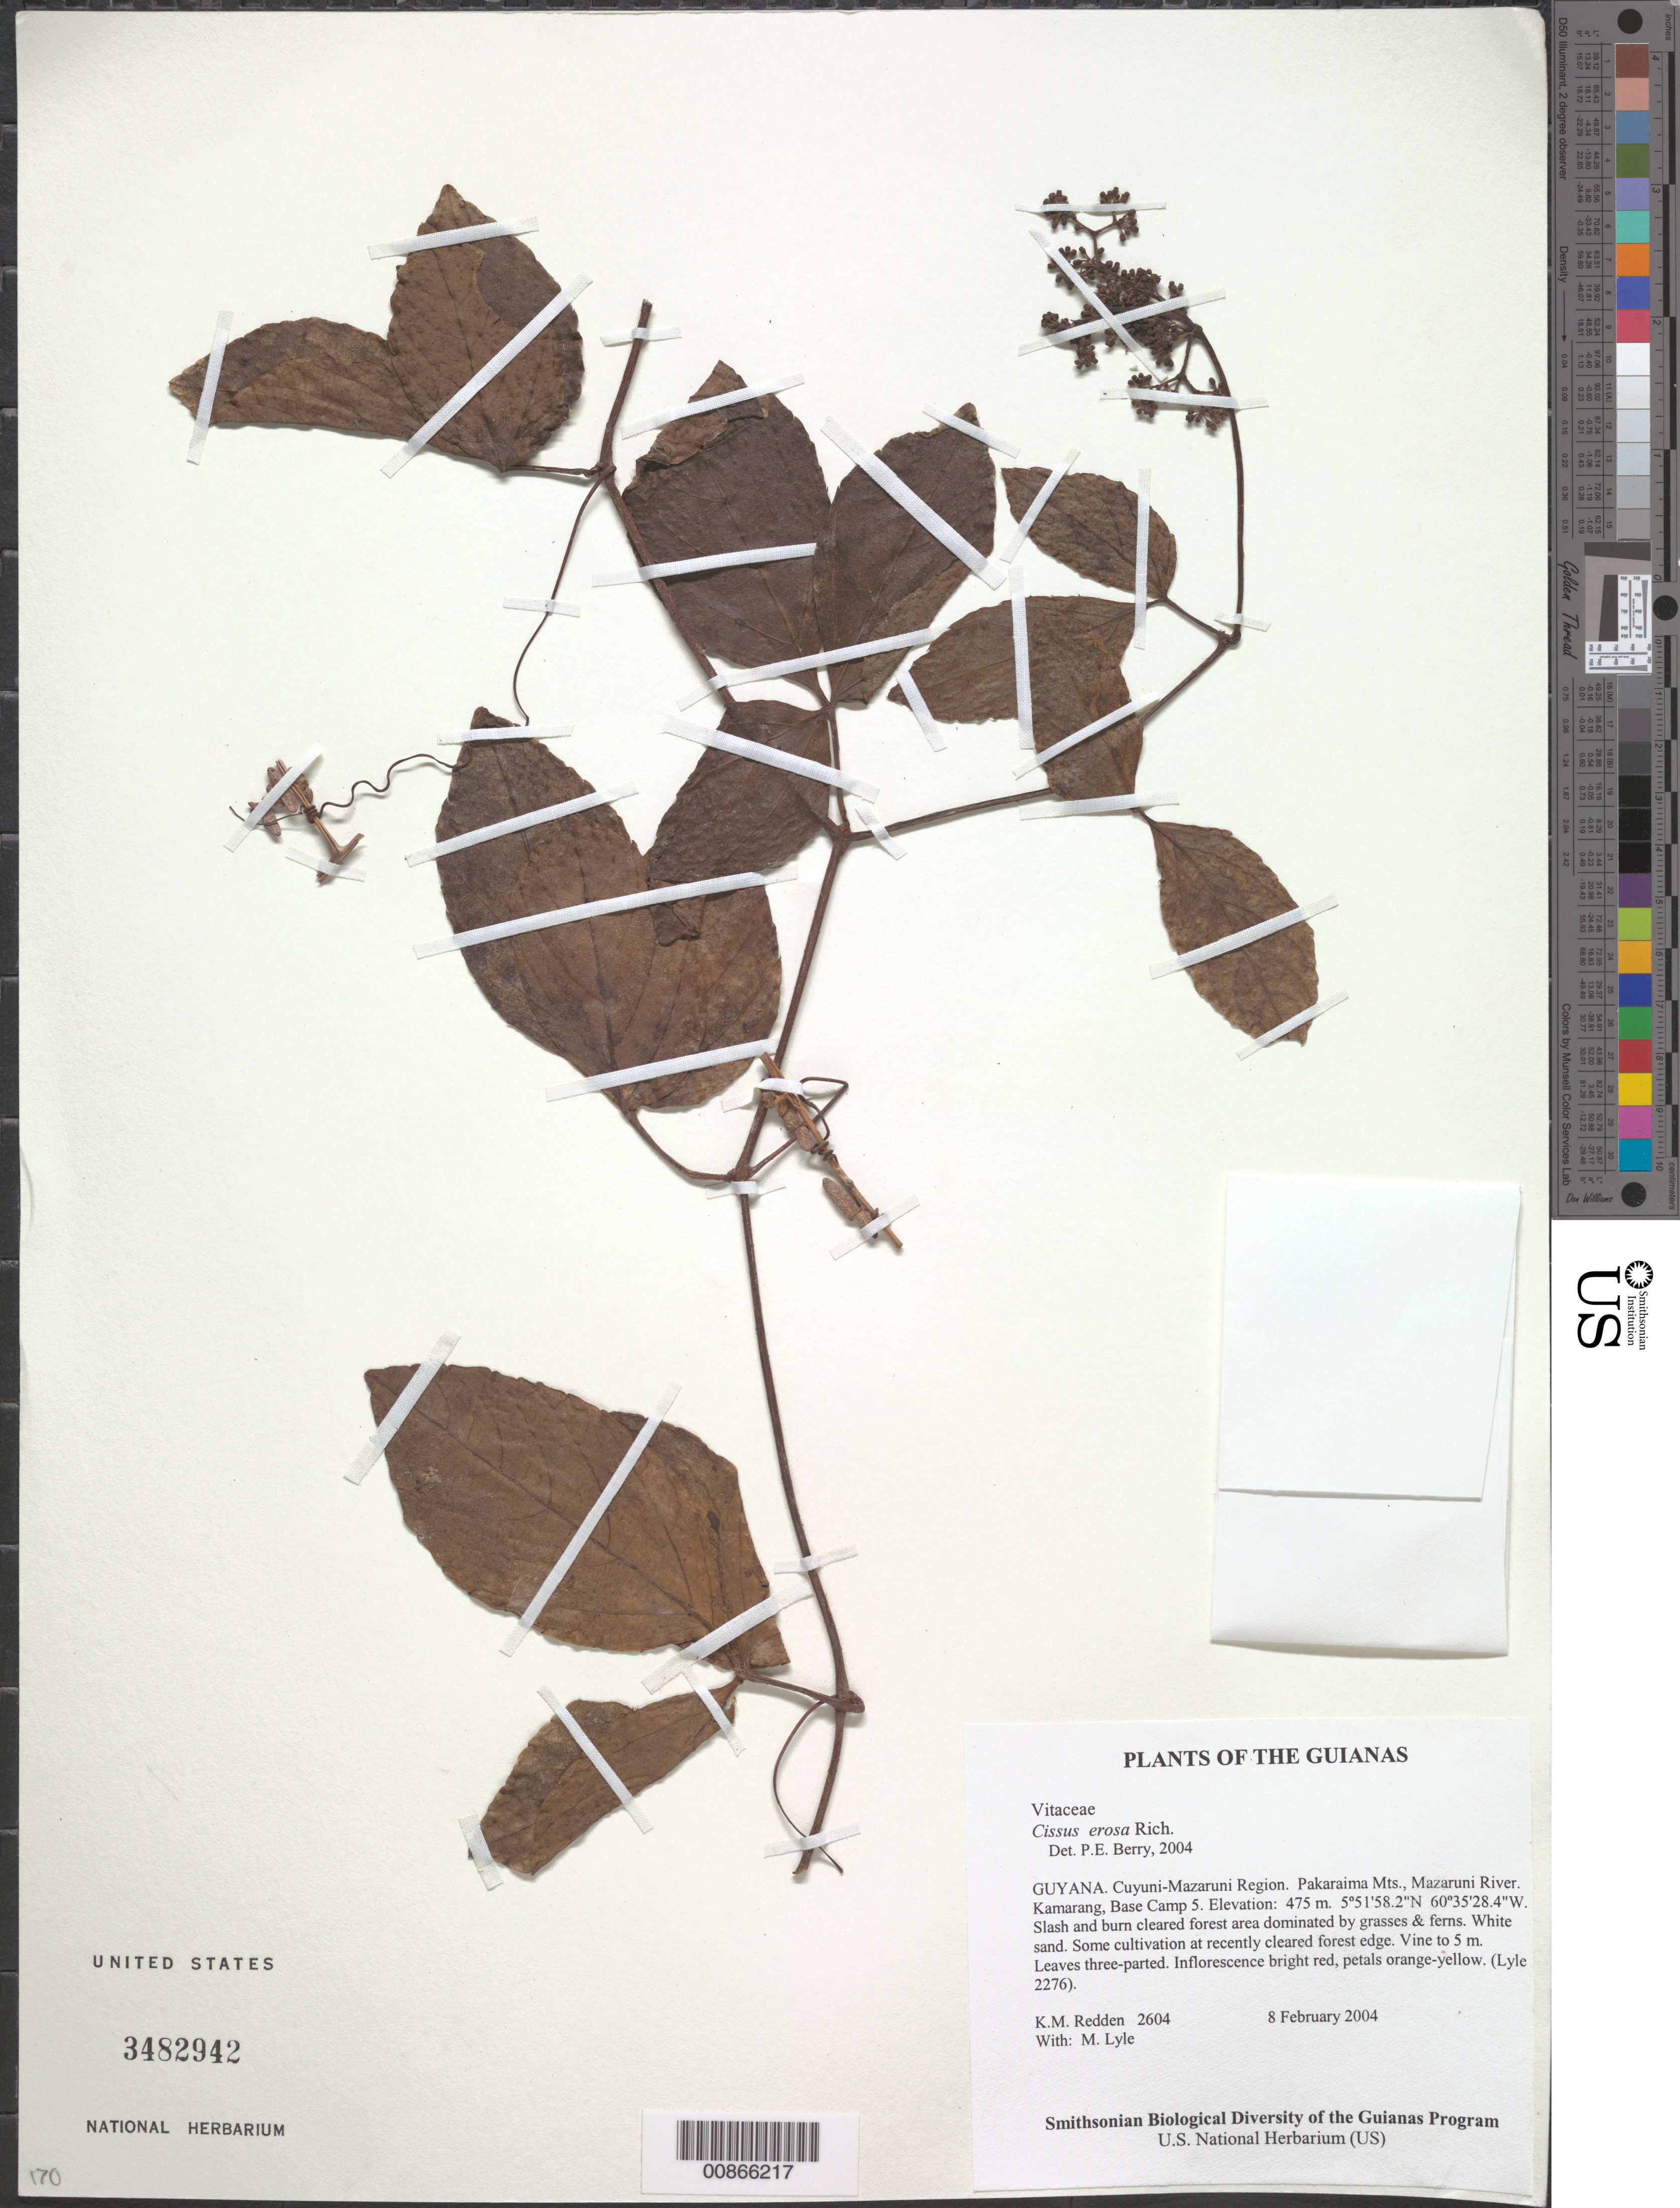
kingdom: Plantae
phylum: Tracheophyta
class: Magnoliopsida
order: Vitales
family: Vitaceae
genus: Cissus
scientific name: Cissus erosa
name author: Rich.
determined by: Berry, P. E., (WIS), University of Wisconsin - Madison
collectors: K. M. Redden & M. Lyle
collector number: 2604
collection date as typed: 8 February 2004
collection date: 2004-02-08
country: Guyana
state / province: Cuyuni-Mazaruni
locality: Pakaraima Mts., Mazaruni River. Kamarang, Base Camp 5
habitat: Slash and burn cleared forest area dominated by grasses & ferns. White sand. Some cultivation at recently cleared forest edge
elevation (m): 475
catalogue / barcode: US 3482942